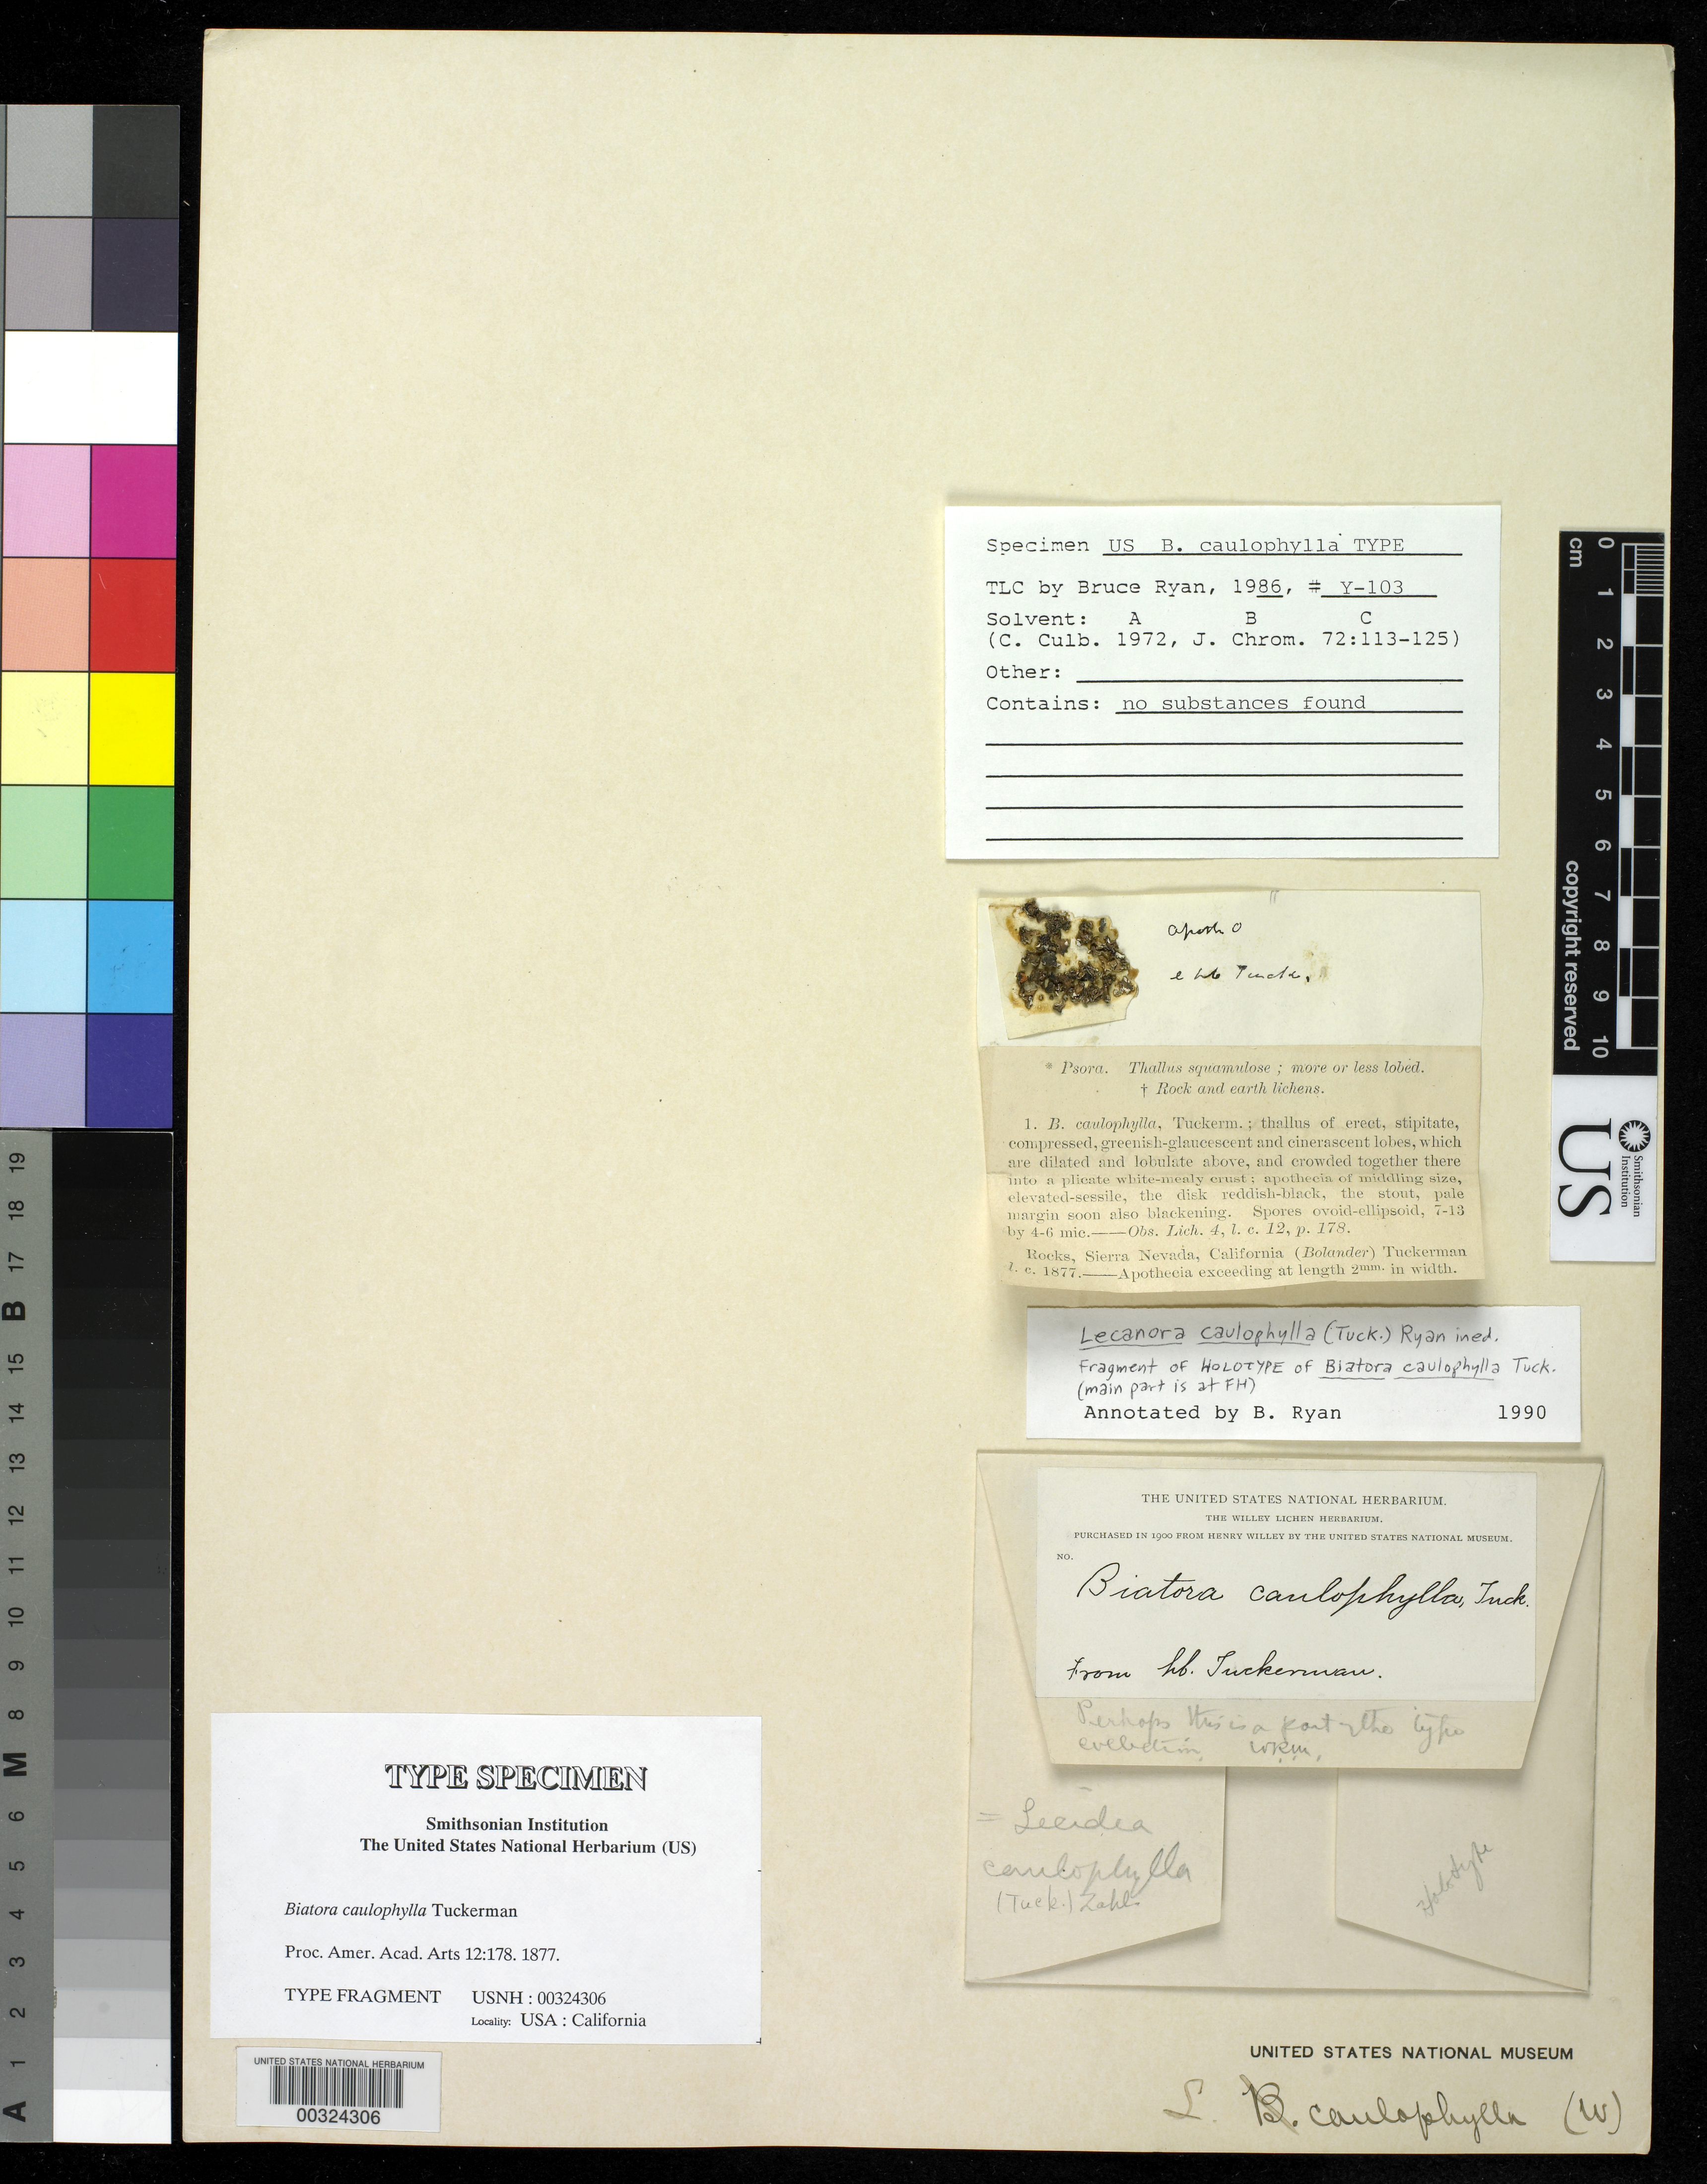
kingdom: Fungi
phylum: Ascomycota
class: Lecanoromycetes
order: Lecanorales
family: Ramalinaceae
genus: Biatora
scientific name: Biatora caulophylla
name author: Tuck.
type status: Possible Type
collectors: H. Bolander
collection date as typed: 1877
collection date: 1877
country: United States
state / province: California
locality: Sierra Nevada.